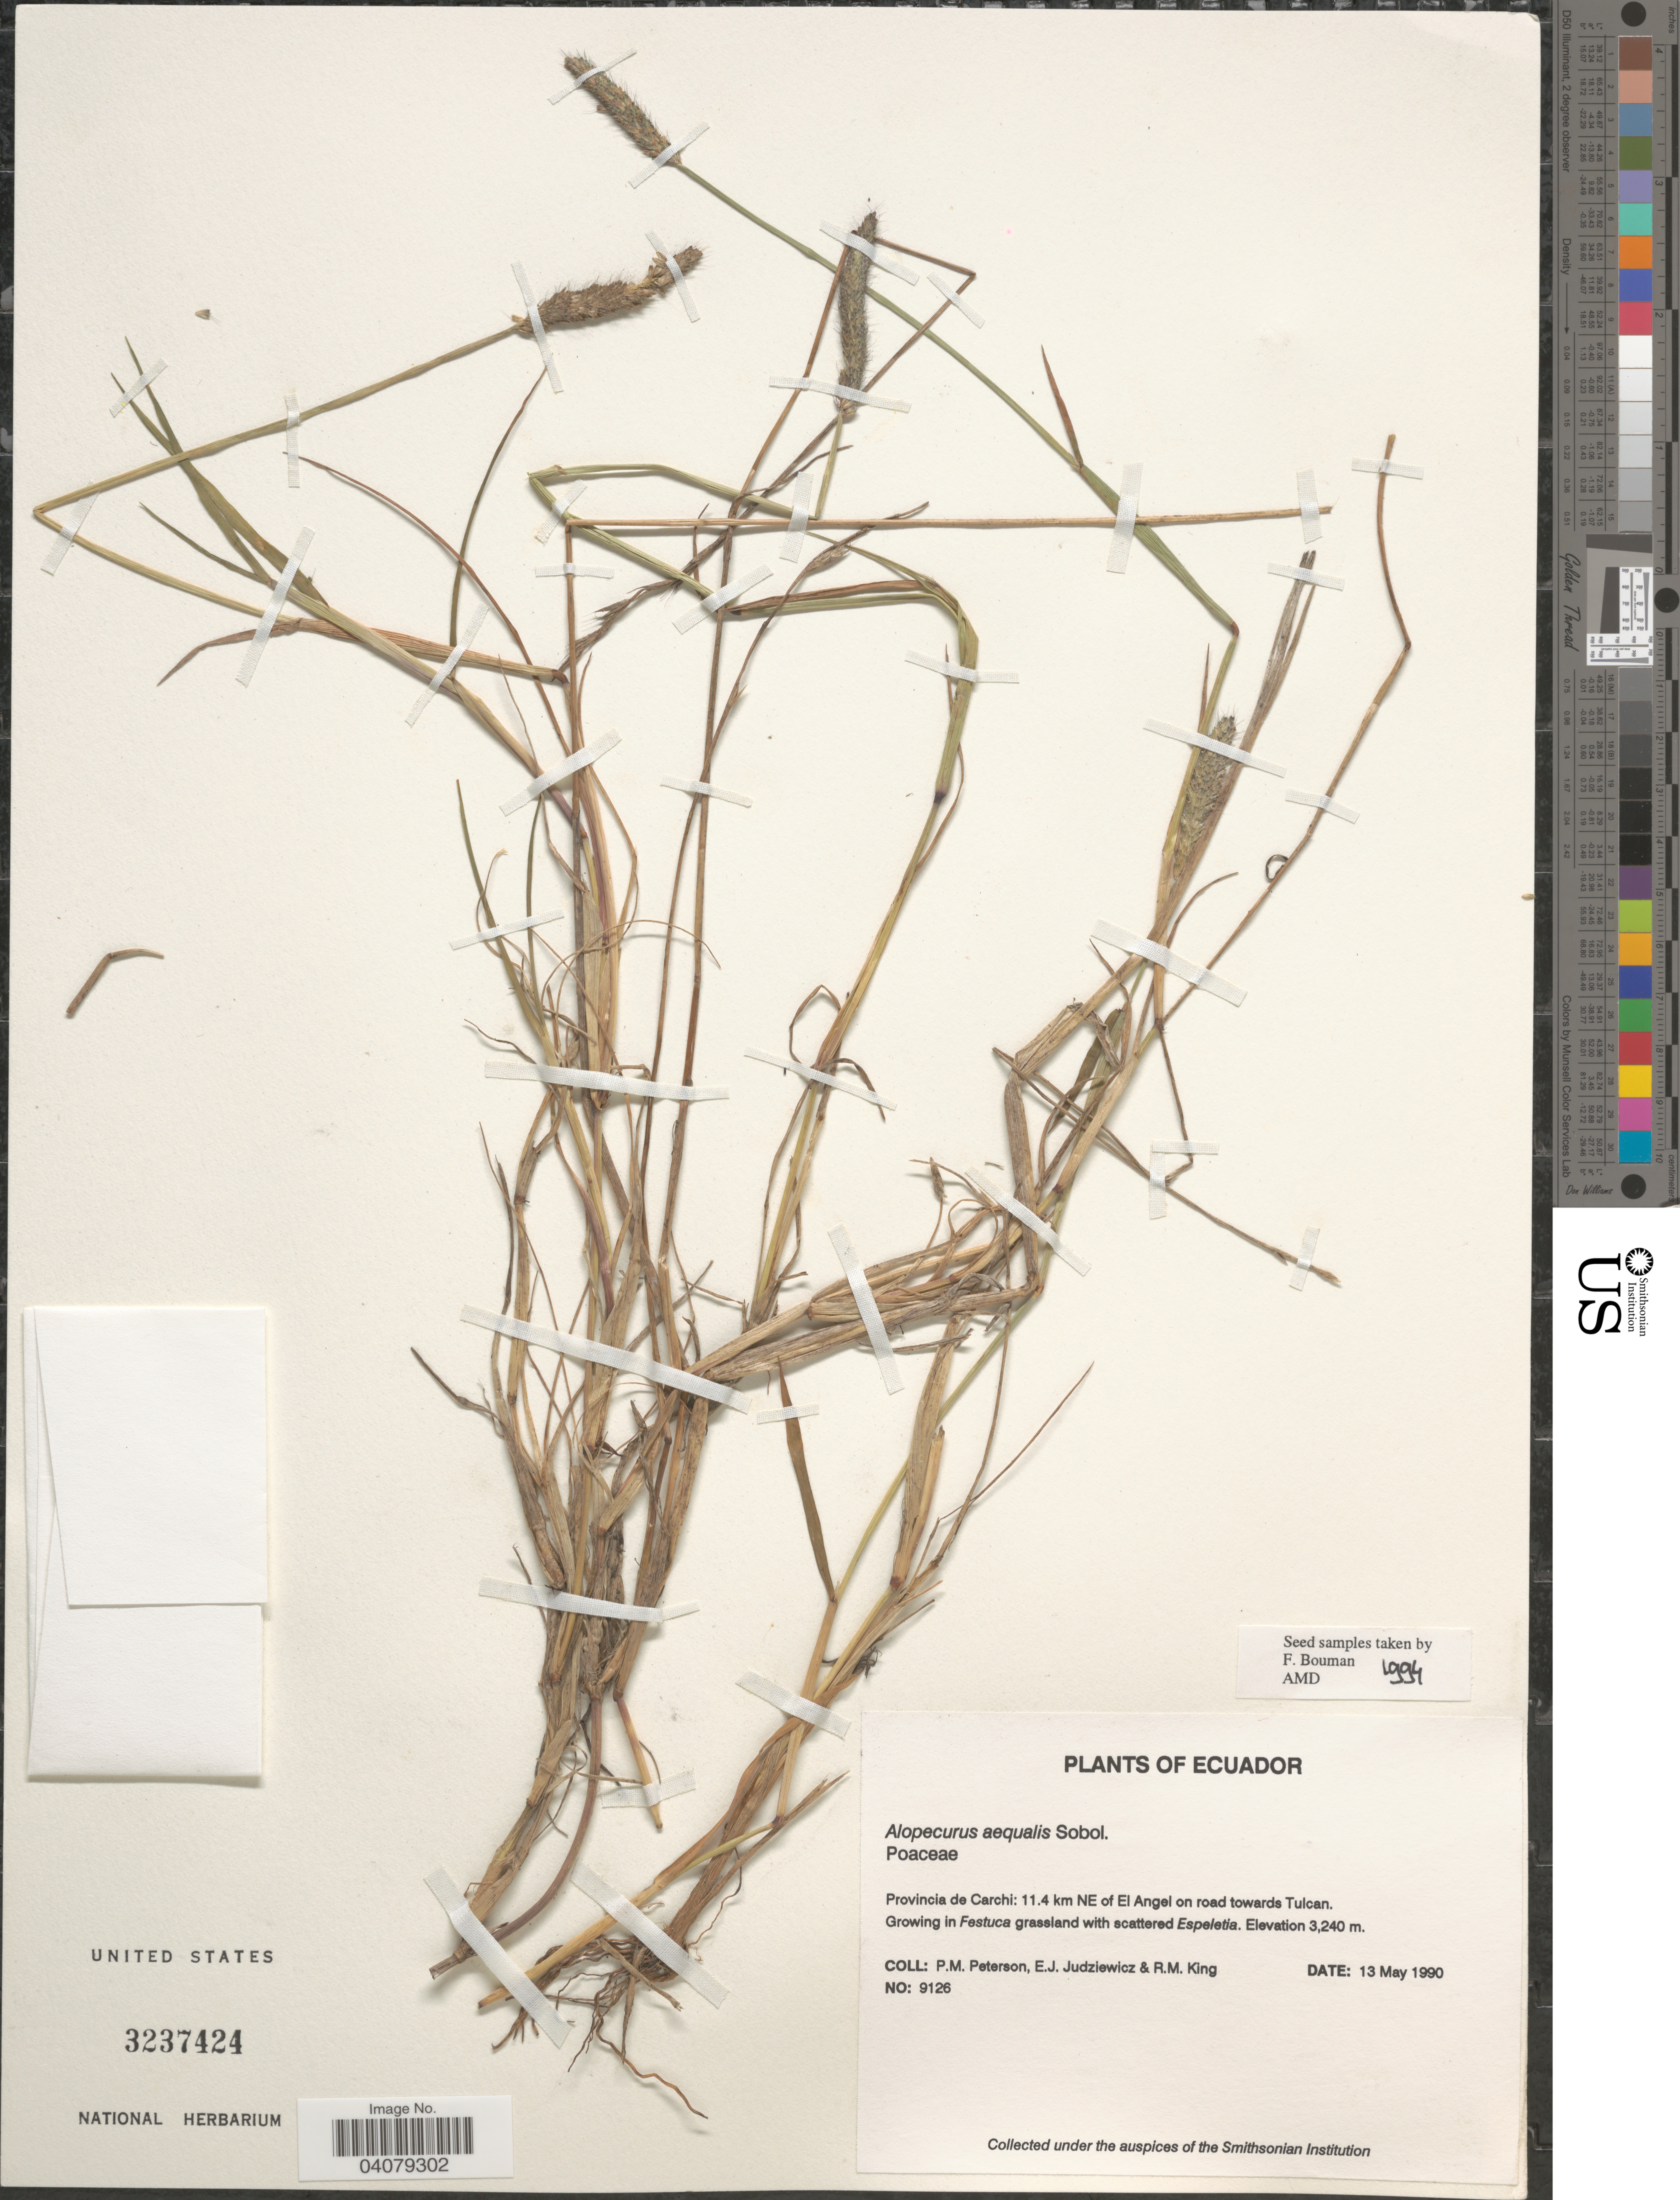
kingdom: Plantae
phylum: Tracheophyta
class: Liliopsida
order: Poales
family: Poaceae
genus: Alopecurus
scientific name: Alopecurus aequalis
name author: Sobol.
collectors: P. M. Peterson, E. J. Judziewicz & R. M. King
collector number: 9126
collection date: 1990-05-13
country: Ecuador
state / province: Carchi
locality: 11.4 km NE of El Angel on road towards Tulcan.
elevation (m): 3240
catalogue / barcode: US 3237424